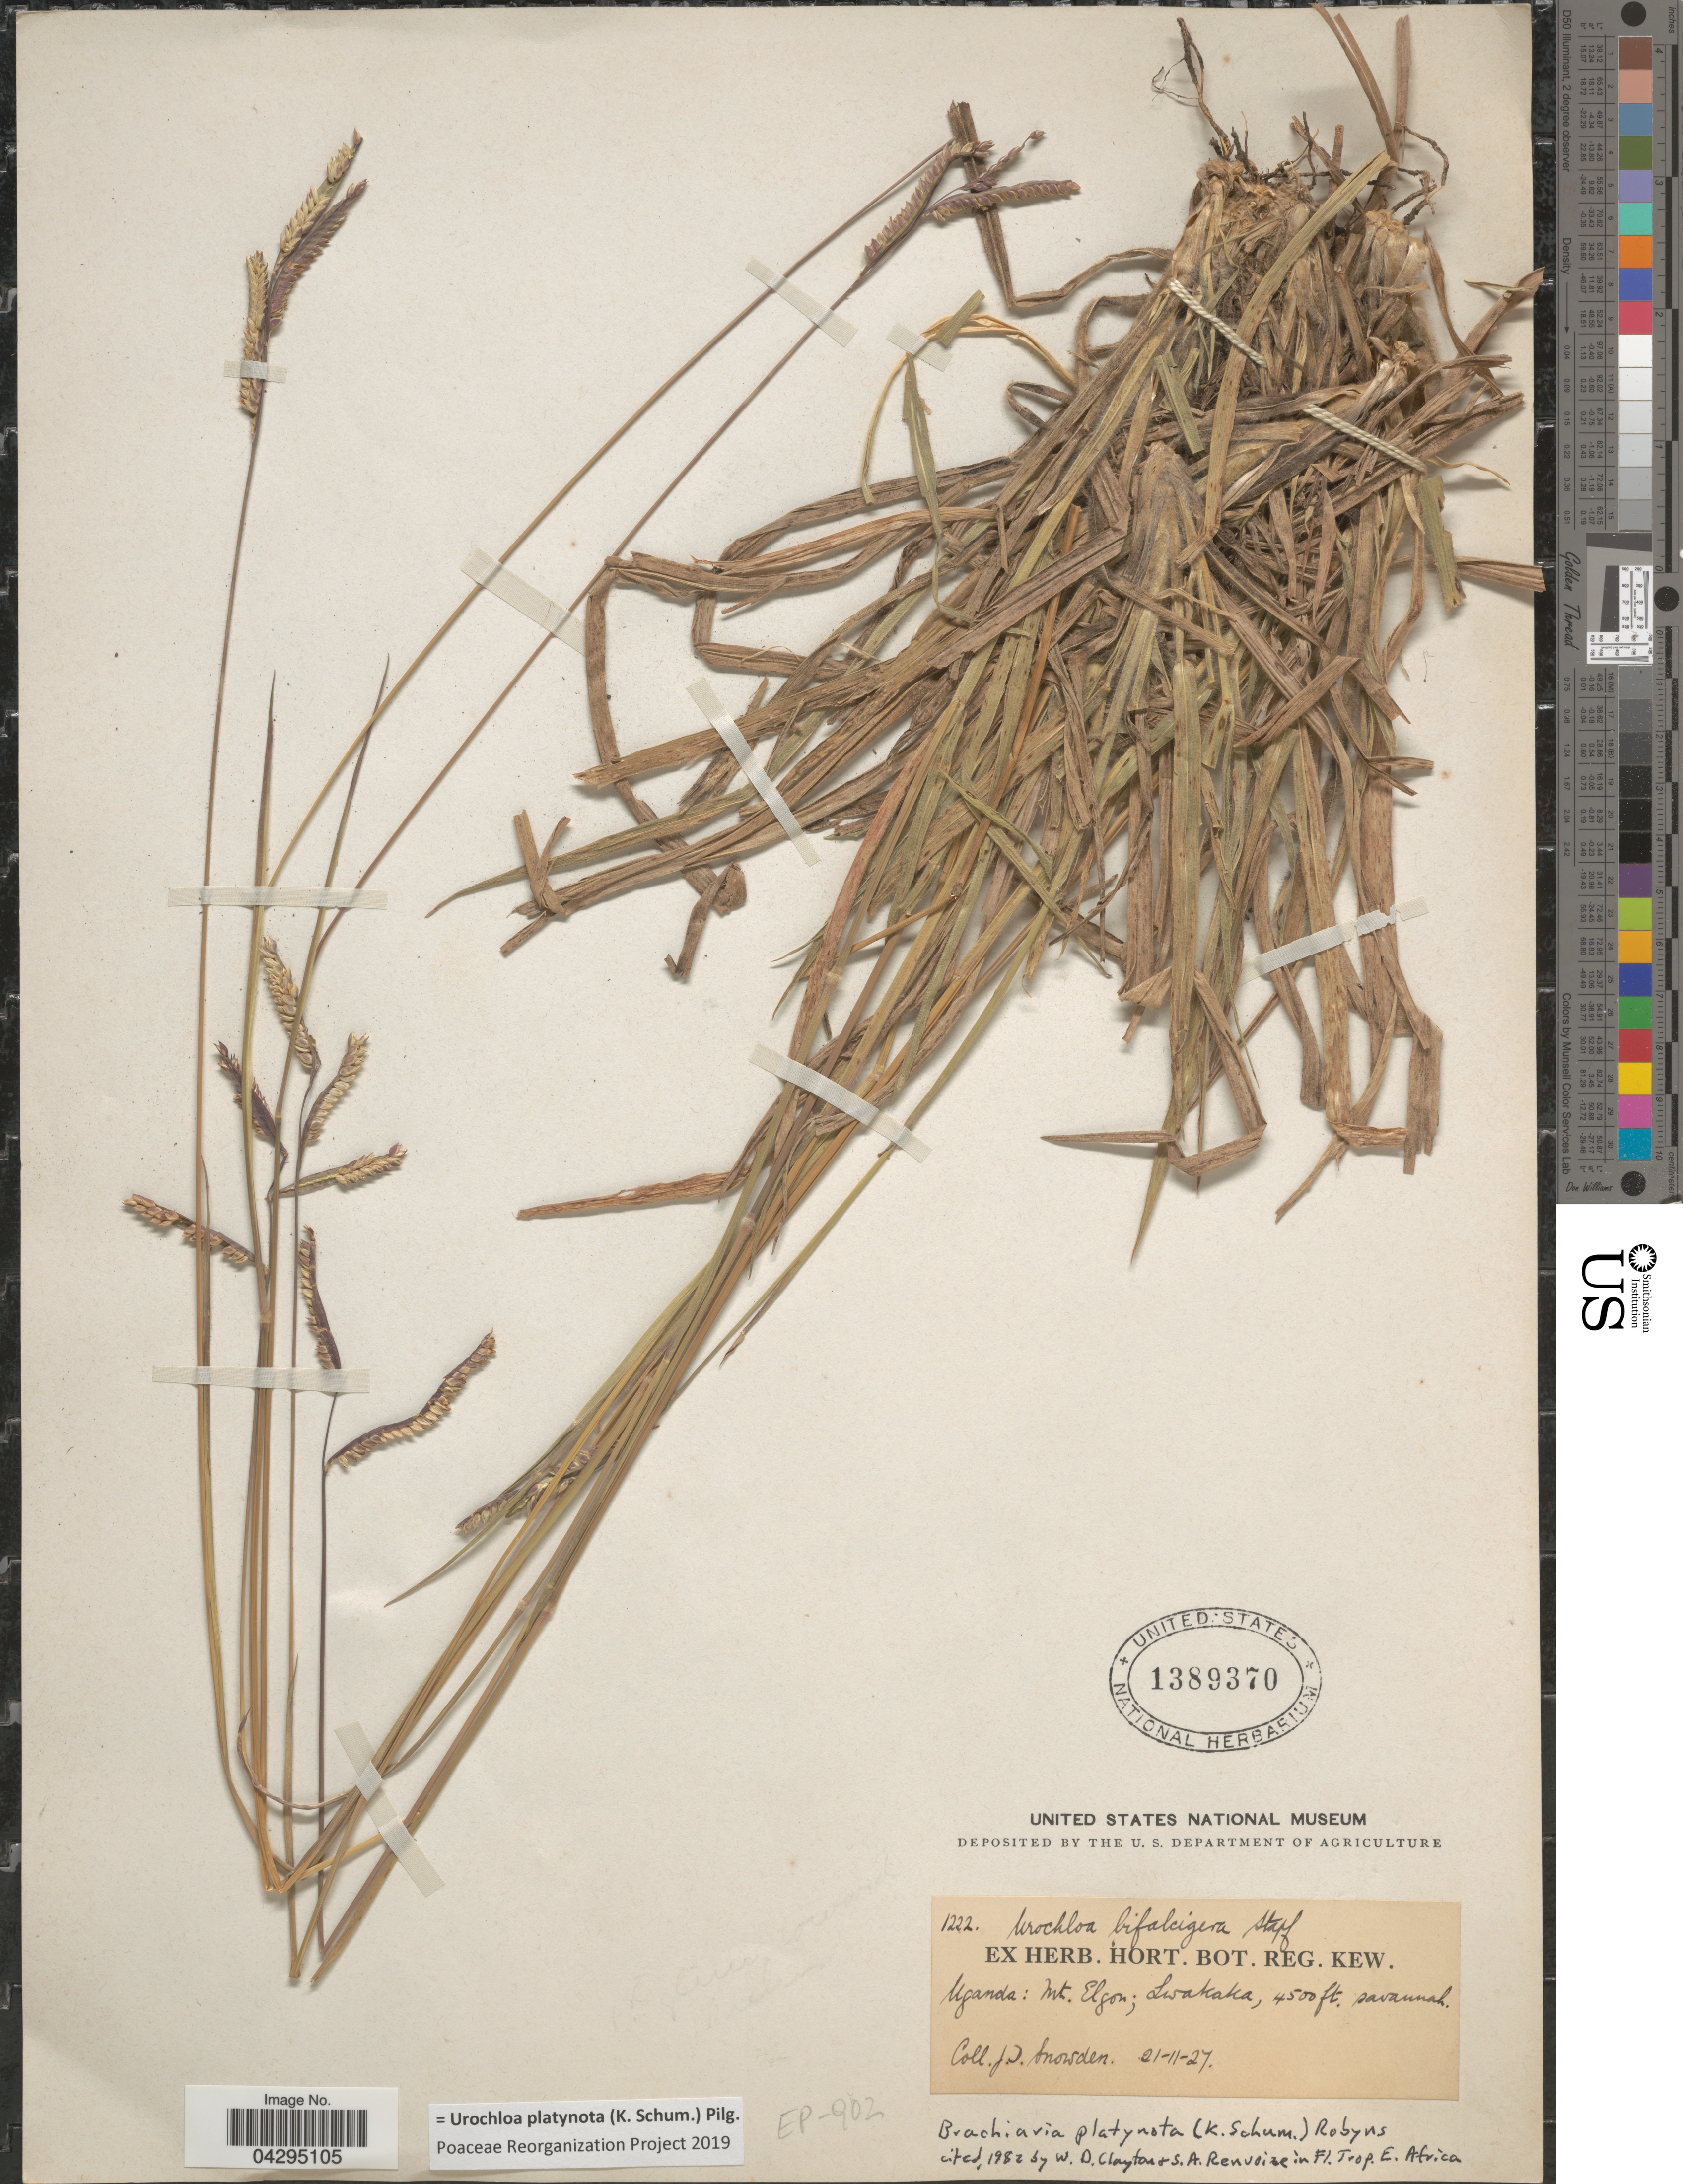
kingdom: Plantae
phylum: Tracheophyta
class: Liliopsida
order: Poales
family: Poaceae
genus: Urochloa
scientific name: Urochloa platynota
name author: (K. Schum.) Pilg.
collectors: J. Snowden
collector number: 1222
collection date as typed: Transcribed d/m/y: 21/11/27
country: Uganda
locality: Mt. Elgon, Lwakhakha.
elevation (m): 1372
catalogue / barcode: US 1389370